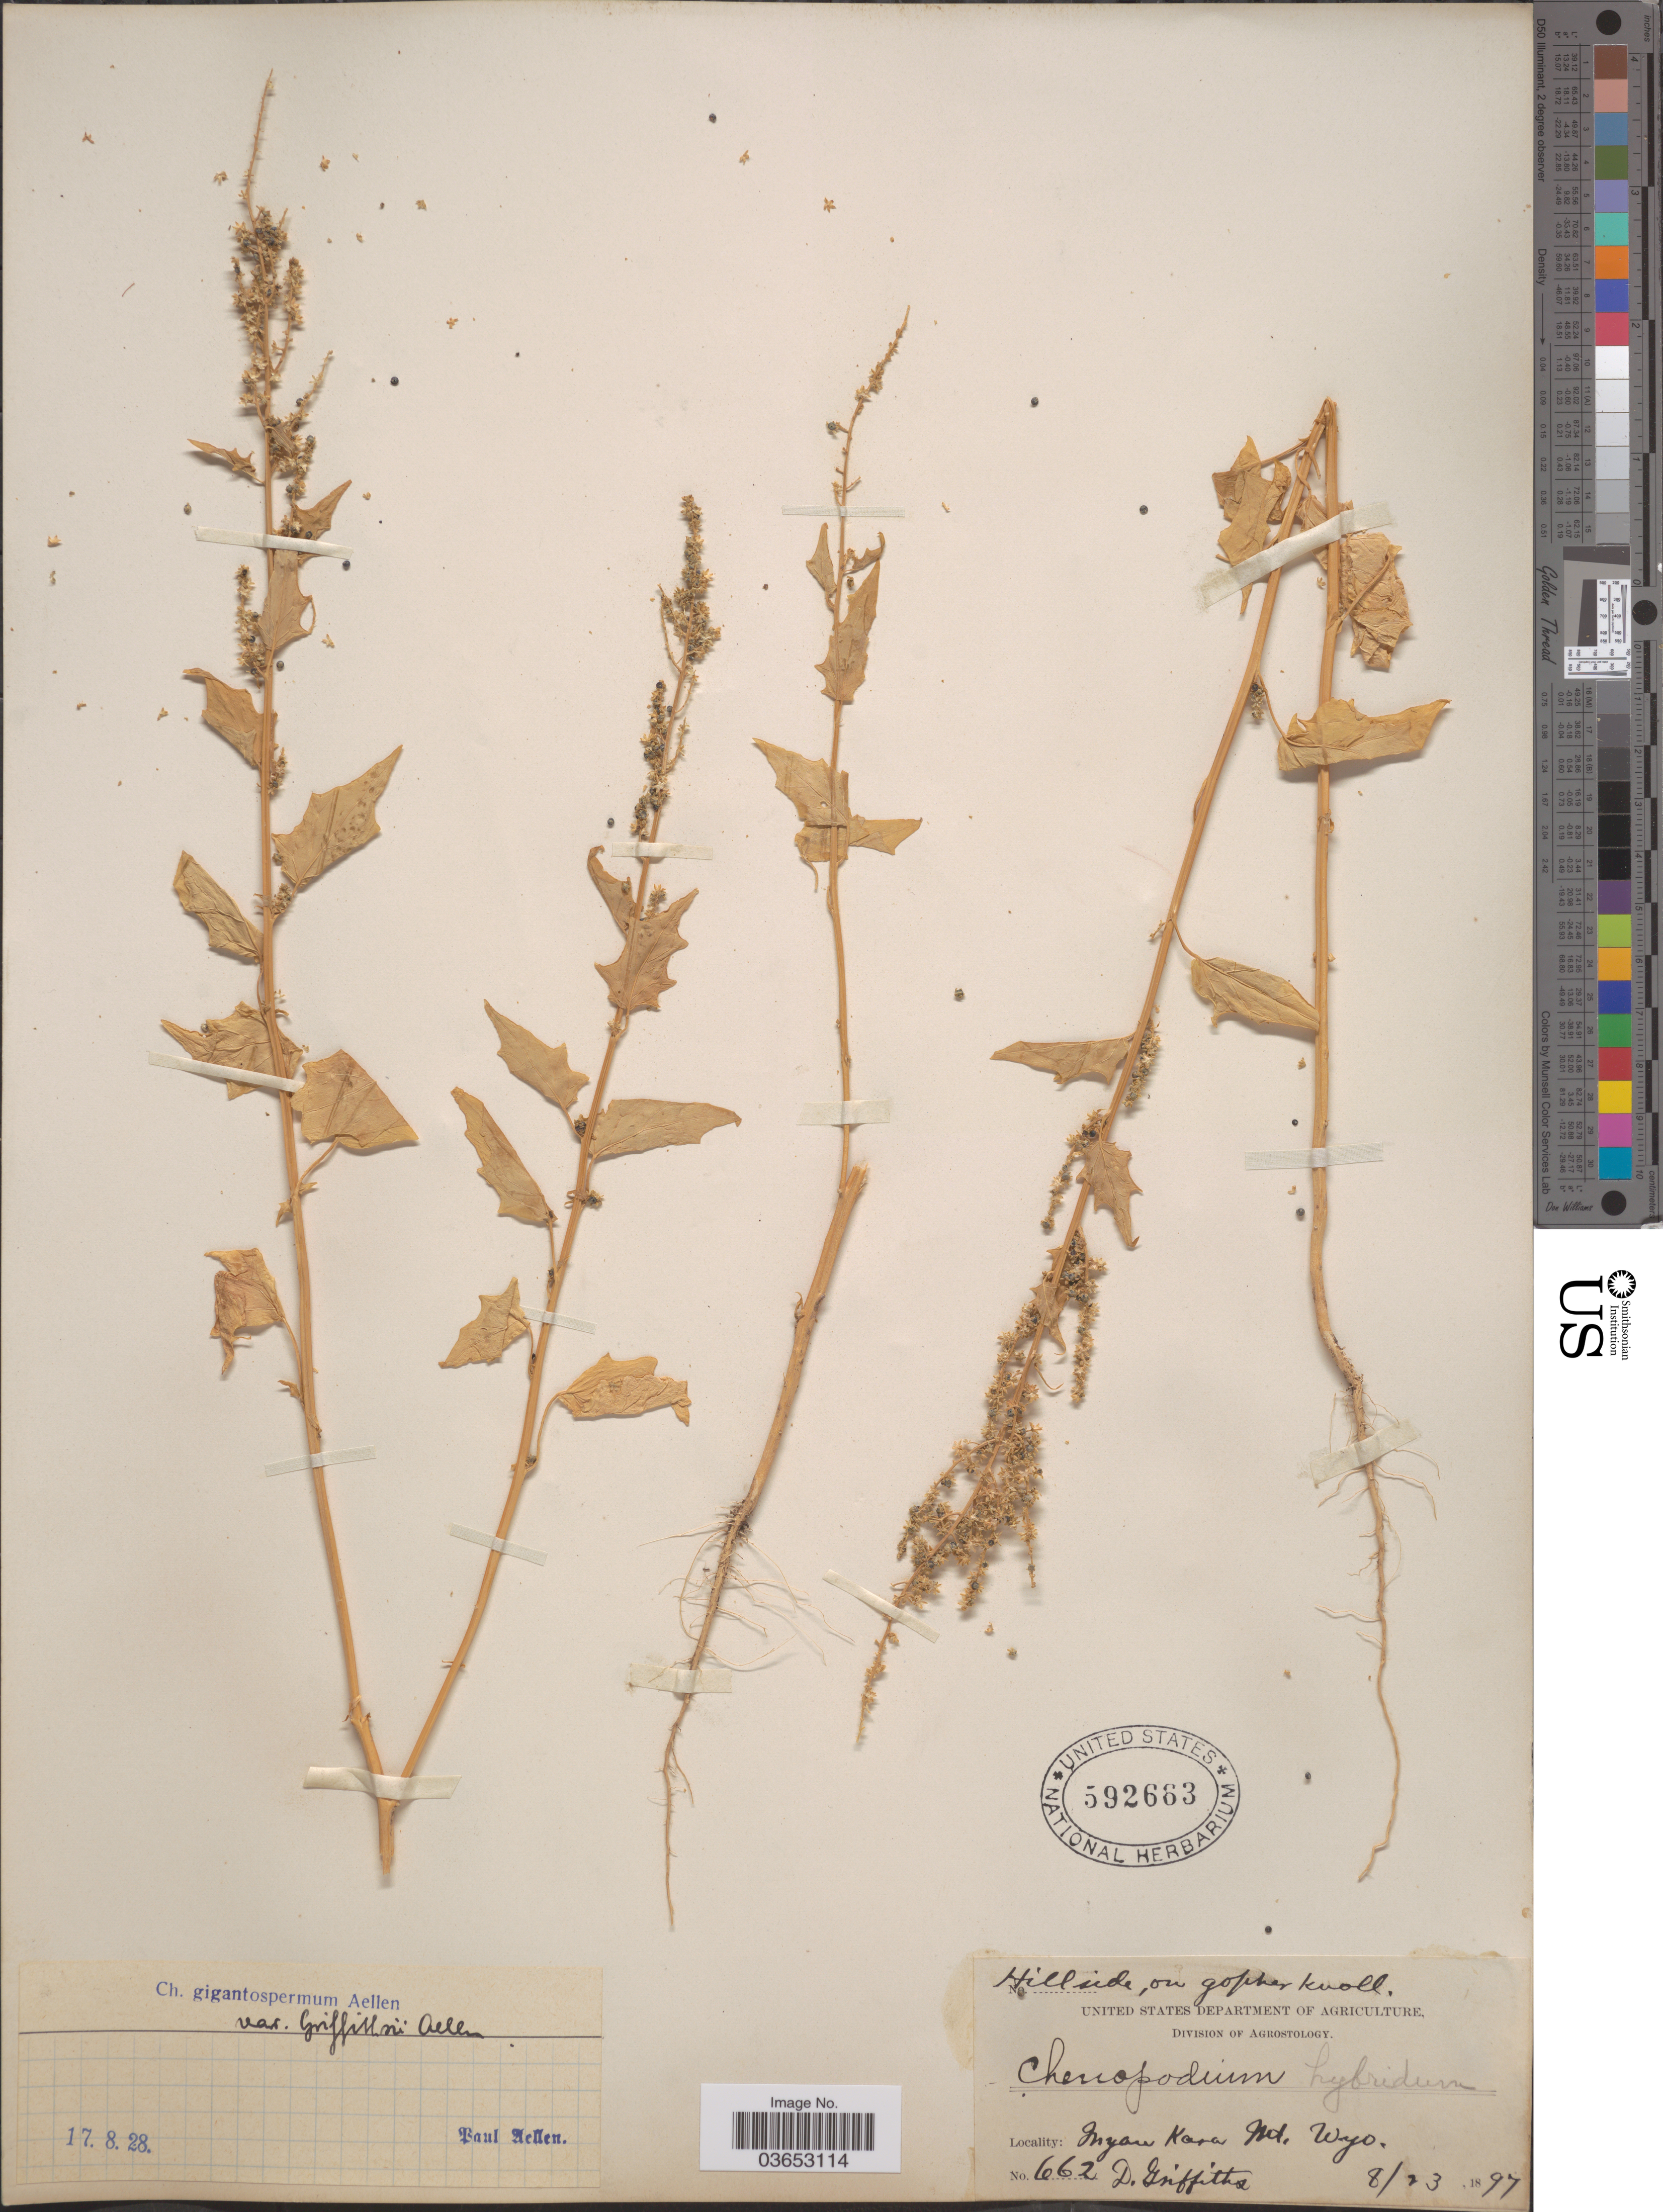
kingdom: Plantae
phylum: Tracheophyta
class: Magnoliopsida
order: Caryophyllales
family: Amaranthaceae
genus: Chenopodium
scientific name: Chenopodium gigantospermum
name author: Aellen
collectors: D. Griffiths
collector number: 662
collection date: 1897-08-23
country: United States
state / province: Wyoming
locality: Inyan Kara Mt.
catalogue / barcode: US 592663